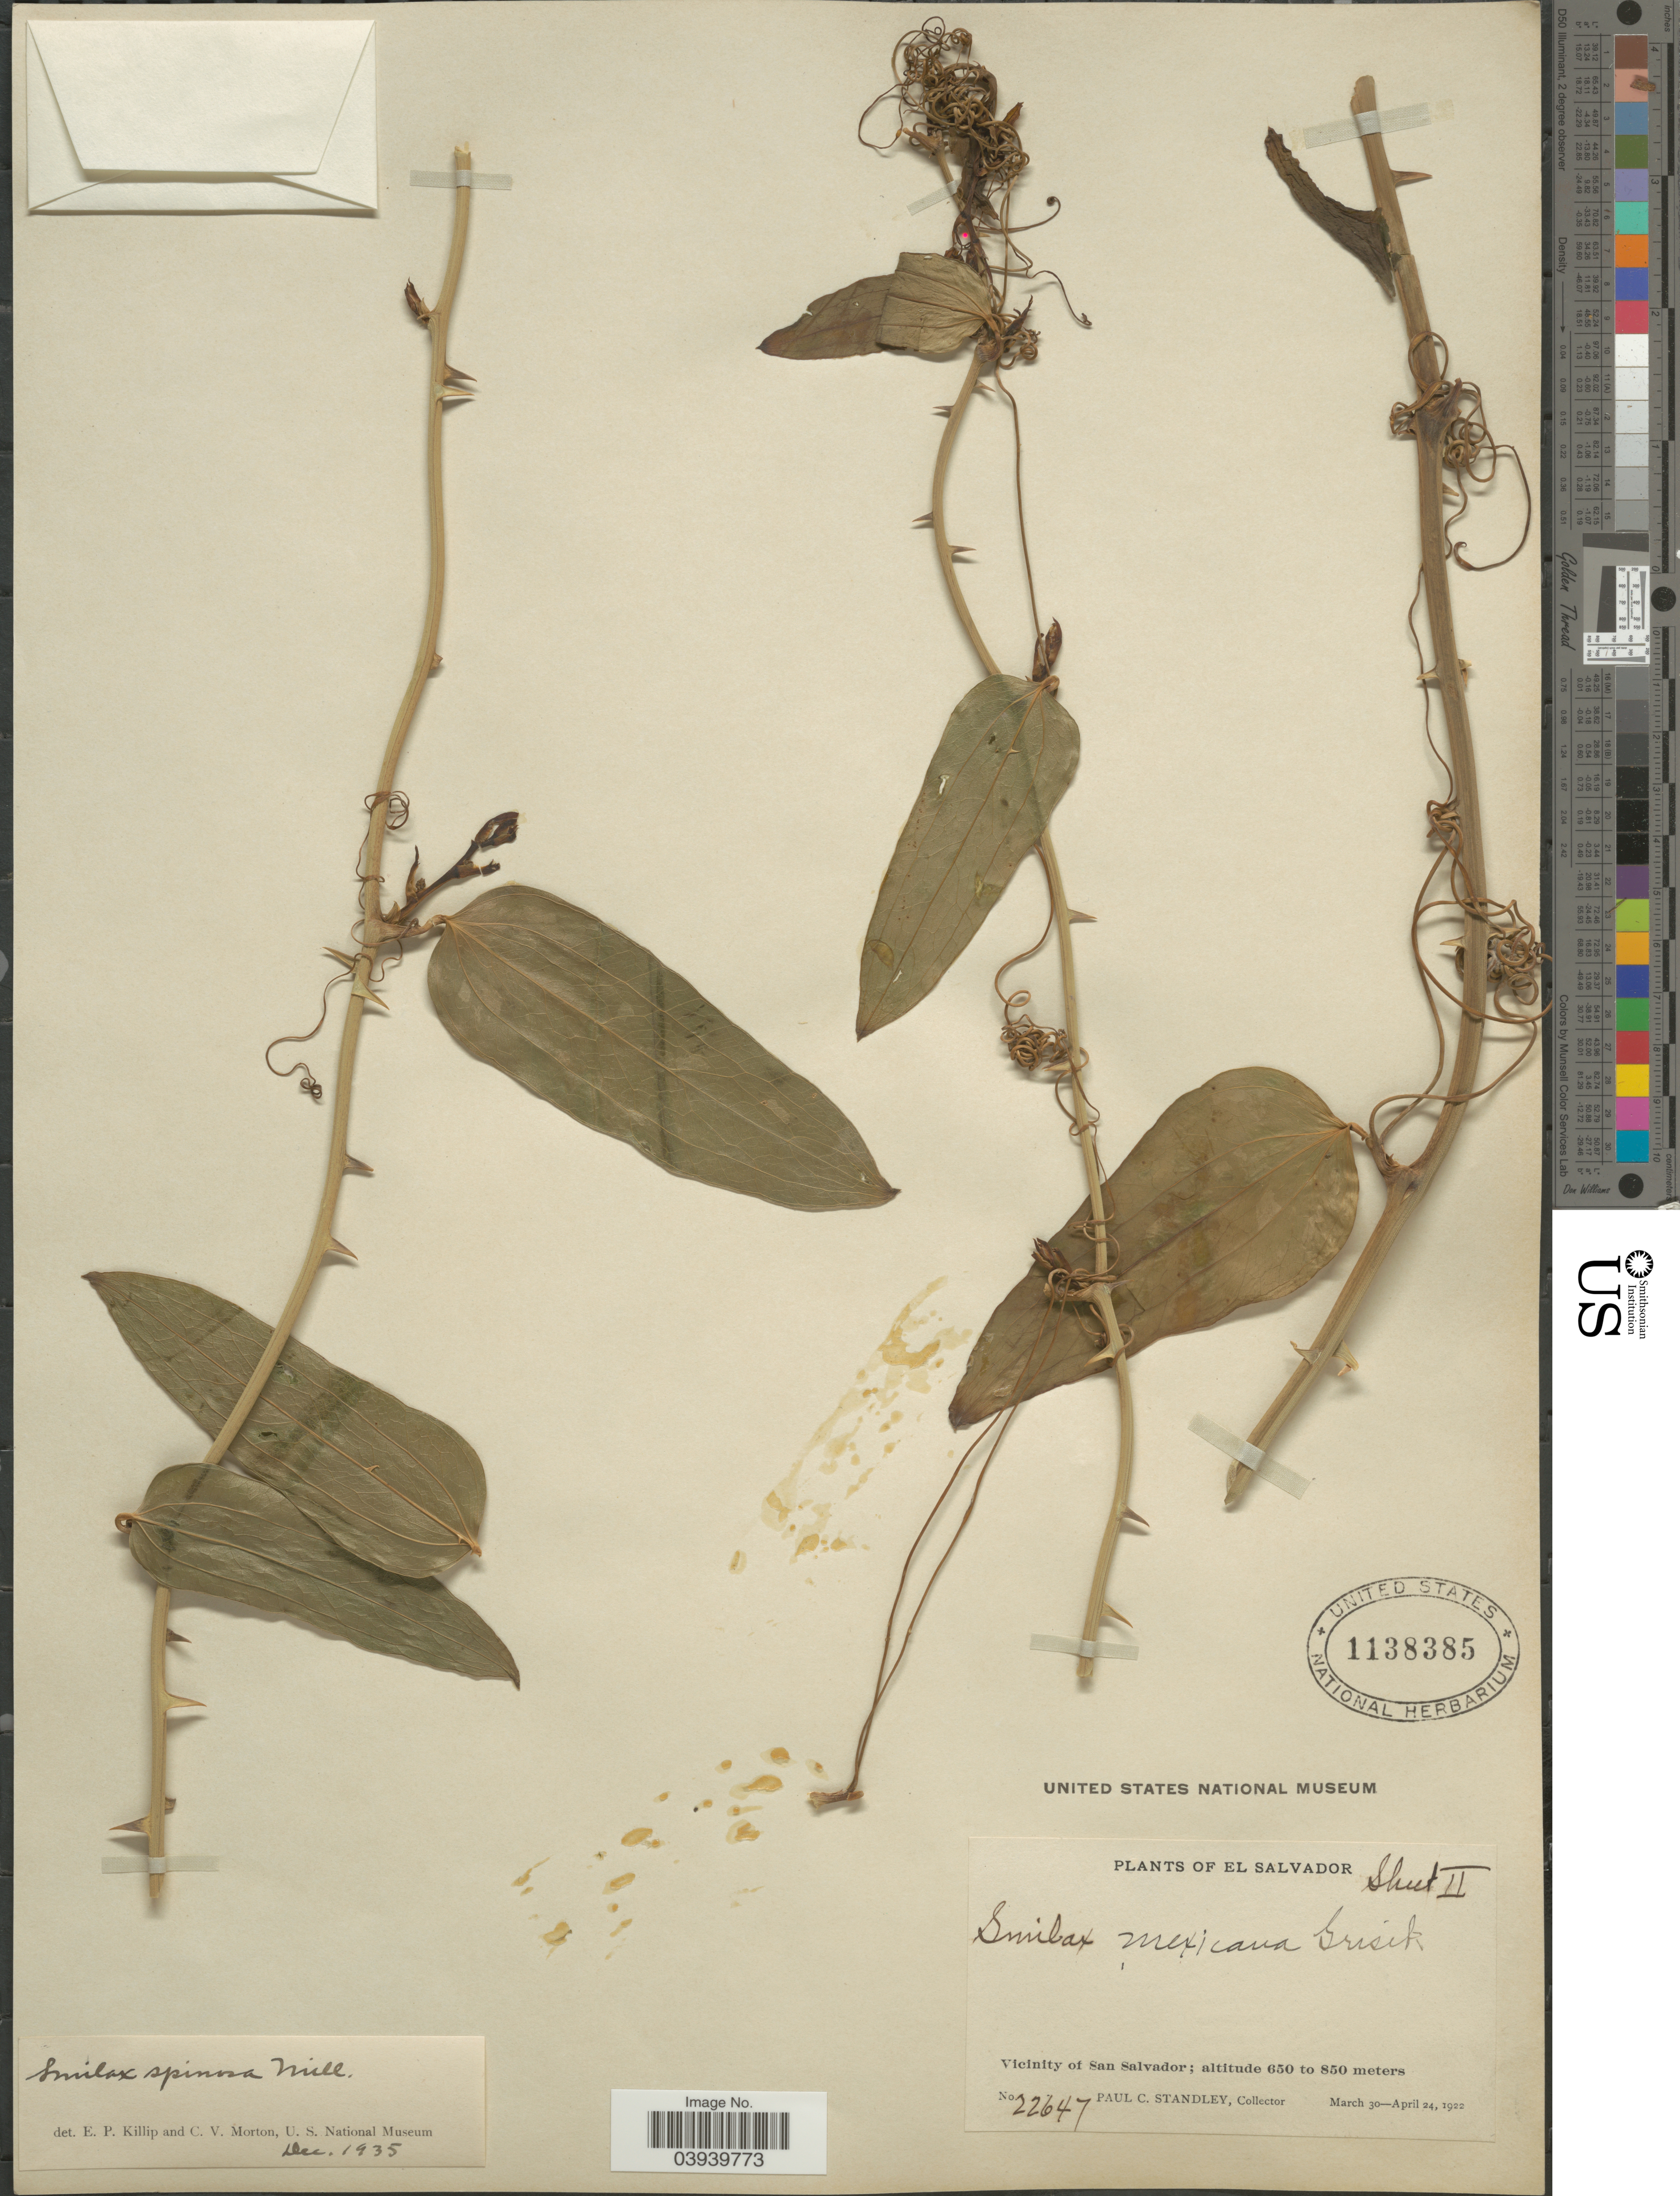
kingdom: Plantae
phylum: Tracheophyta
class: Liliopsida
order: Liliales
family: Smilacaceae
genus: Smilax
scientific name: Smilax spinosa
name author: Mill.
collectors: P. C. Standley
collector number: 22647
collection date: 1922-03-30/1922-04-24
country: El Salvador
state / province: San Salvador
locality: Vicinity of San Salvador.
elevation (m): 650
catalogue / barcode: US 1138385